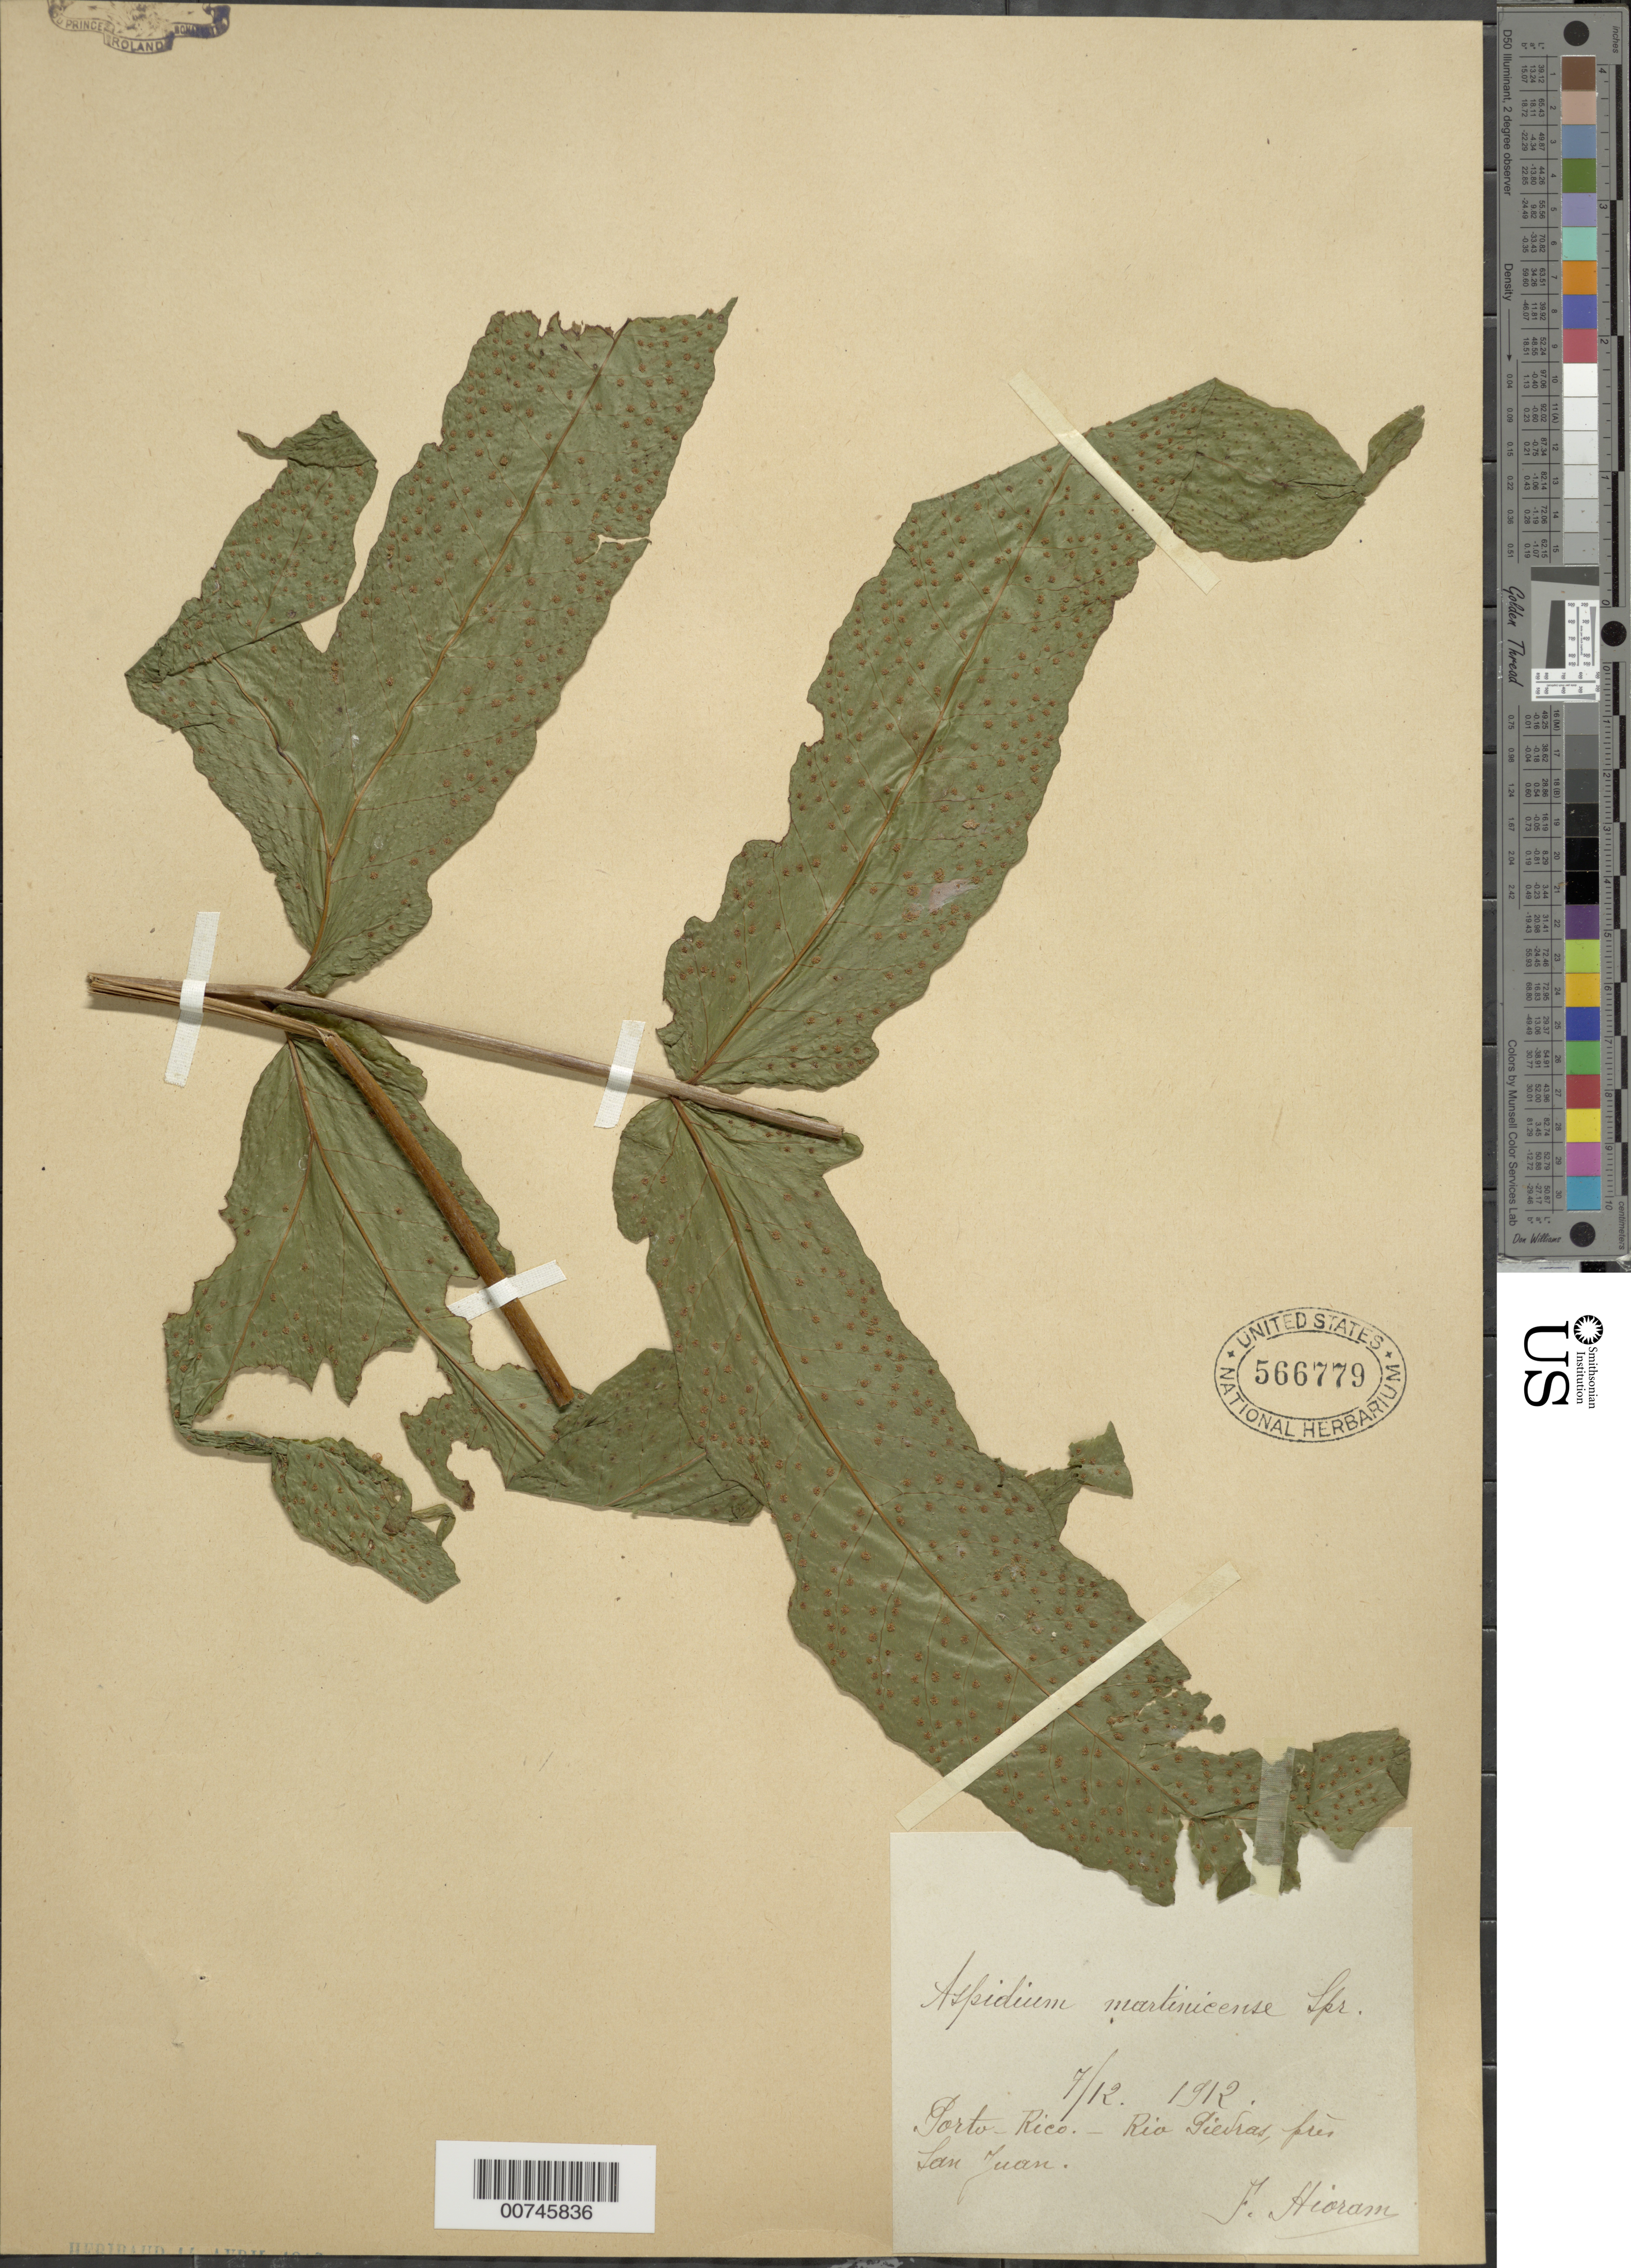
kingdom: Plantae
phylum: Tracheophyta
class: Polypodiopsida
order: Polypodiales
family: Tectariaceae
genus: Tectaria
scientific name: Tectaria incisa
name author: Cav.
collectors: Bro. Hioram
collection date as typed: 12 Jul 1912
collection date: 1912-07-12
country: Puerto Rico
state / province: San Juan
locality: Río Piedras, pris San Juan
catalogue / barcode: US 566779